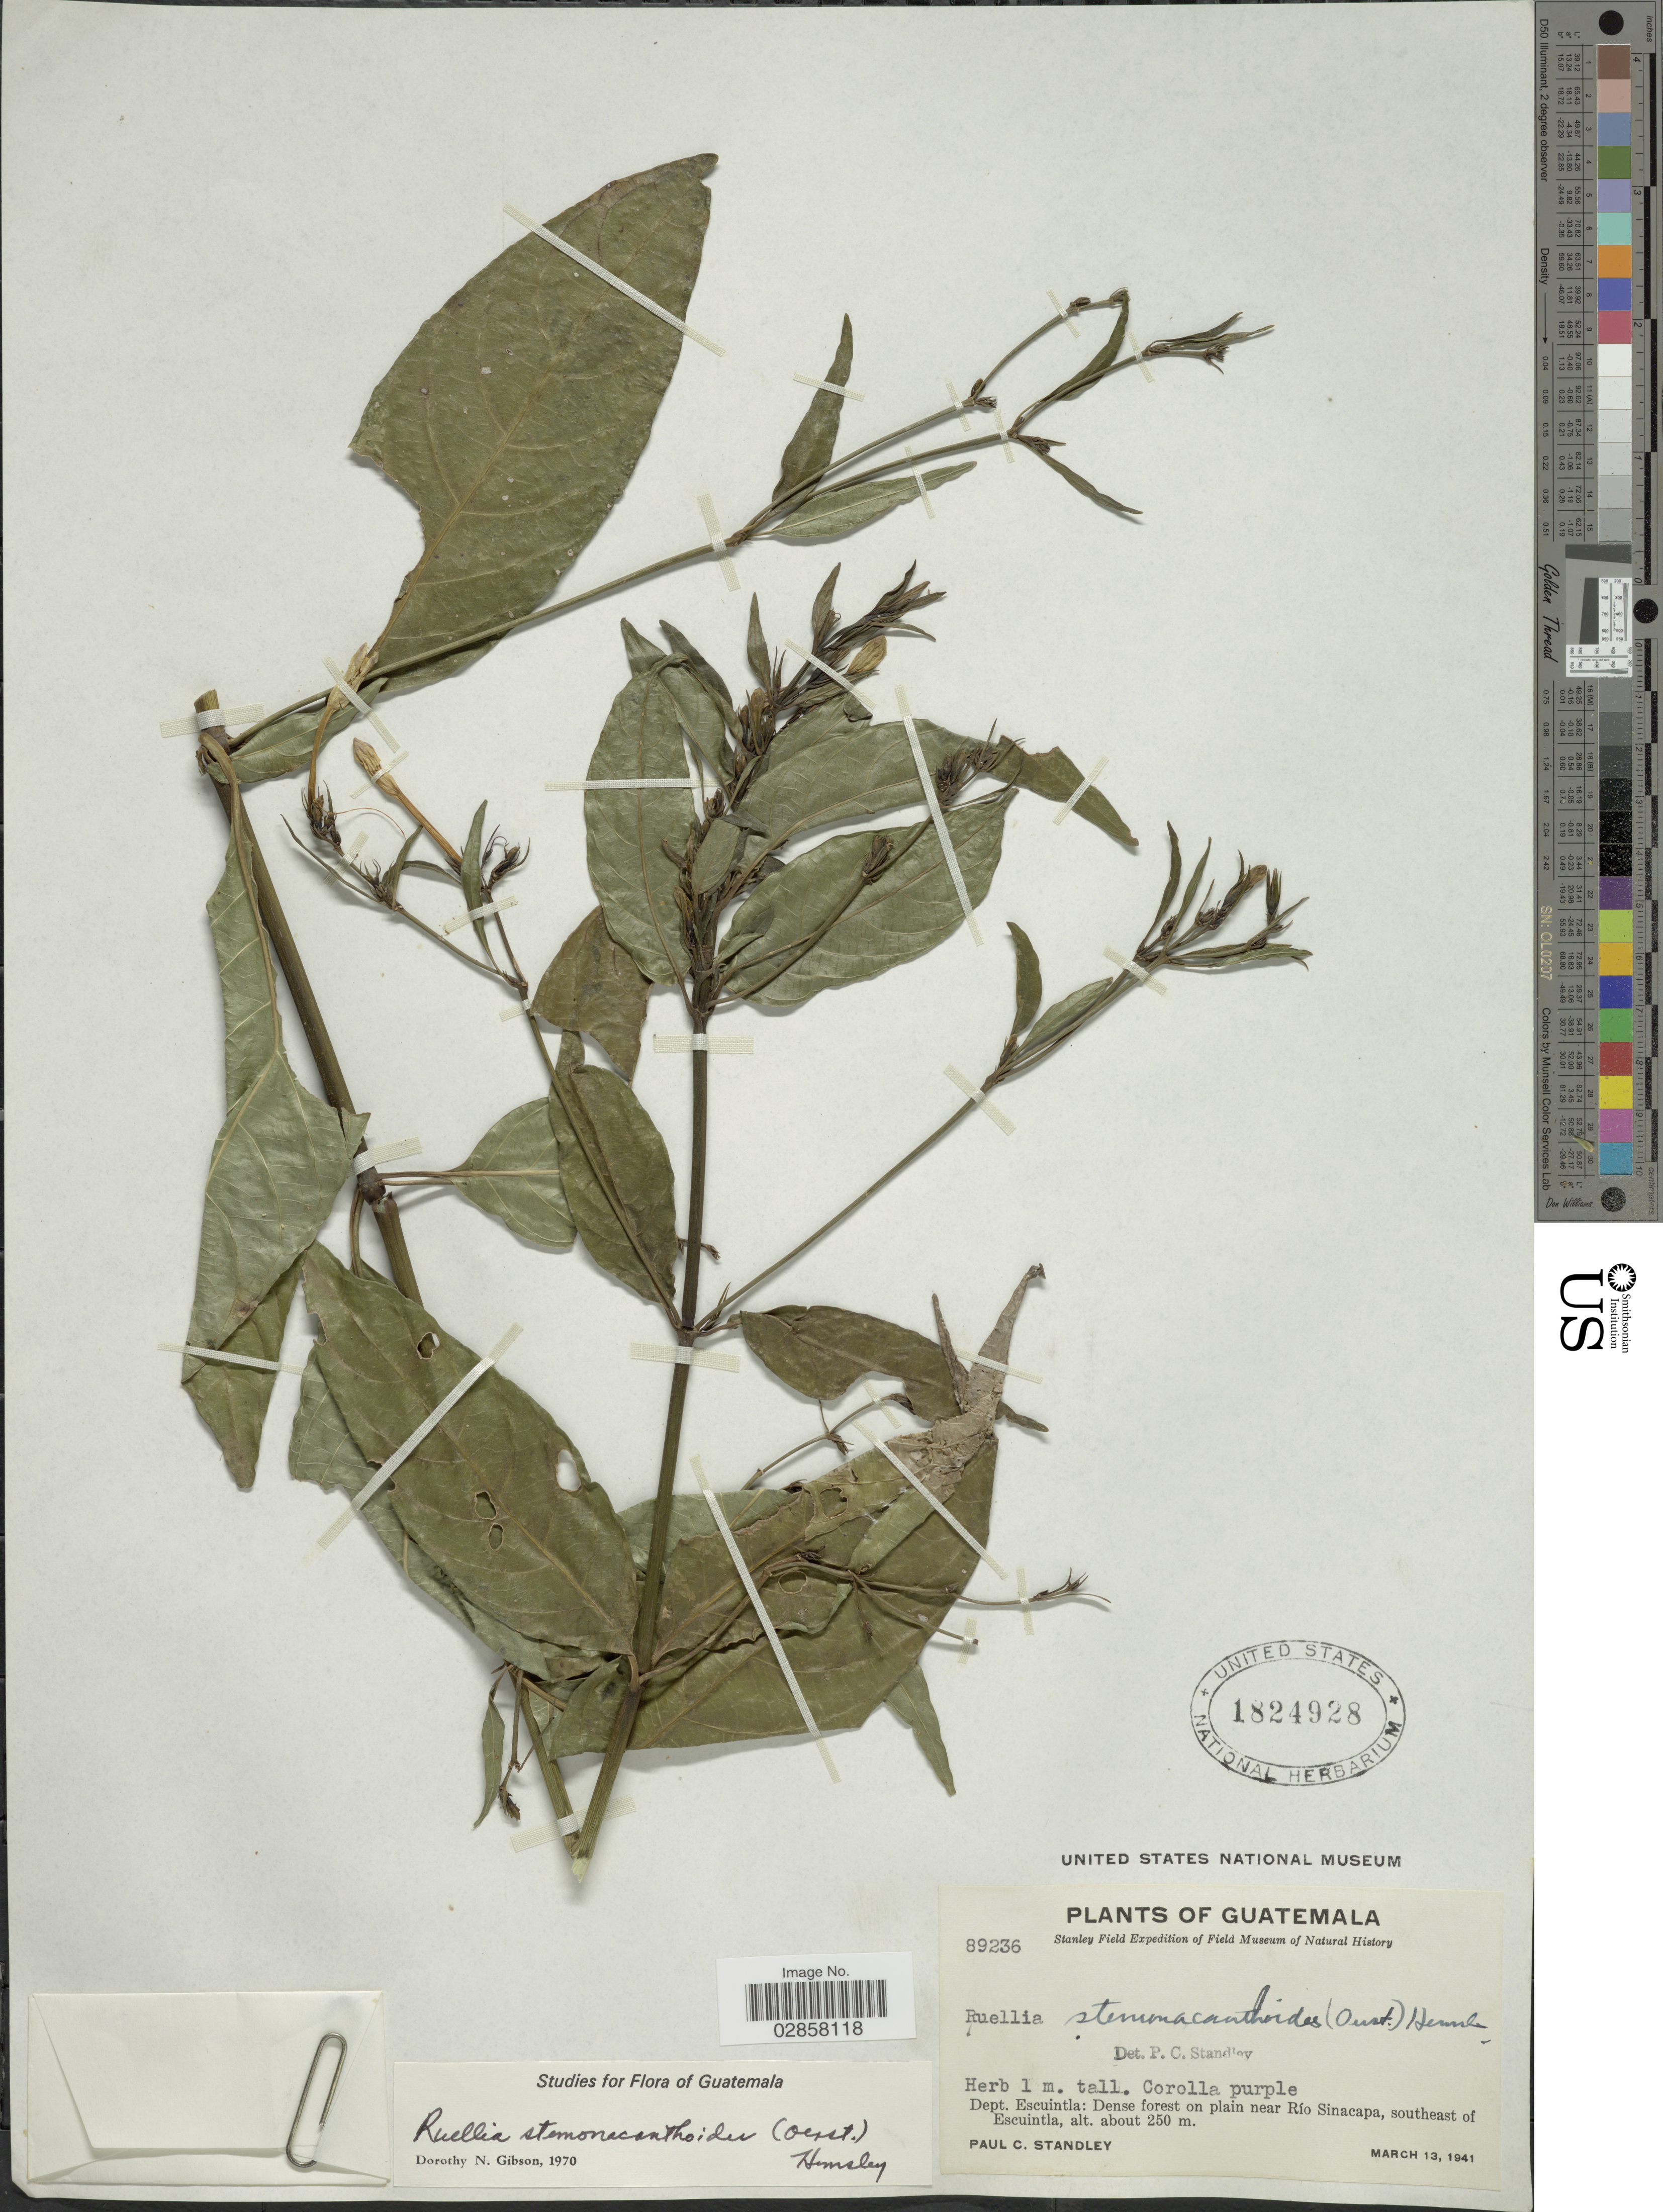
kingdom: Plantae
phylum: Tracheophyta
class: Magnoliopsida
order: Lamiales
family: Acanthaceae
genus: Ruellia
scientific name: Ruellia stemonacanthoides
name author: (Oerst.) Hemsl.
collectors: P. C. Standley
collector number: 89236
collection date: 1941-03-13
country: Guatemala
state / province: Escuintla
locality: Dept. Escuintla: Dense forest on plain near Río Sinacapa, southeast of Escuintla.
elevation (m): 250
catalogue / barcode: US 1824928